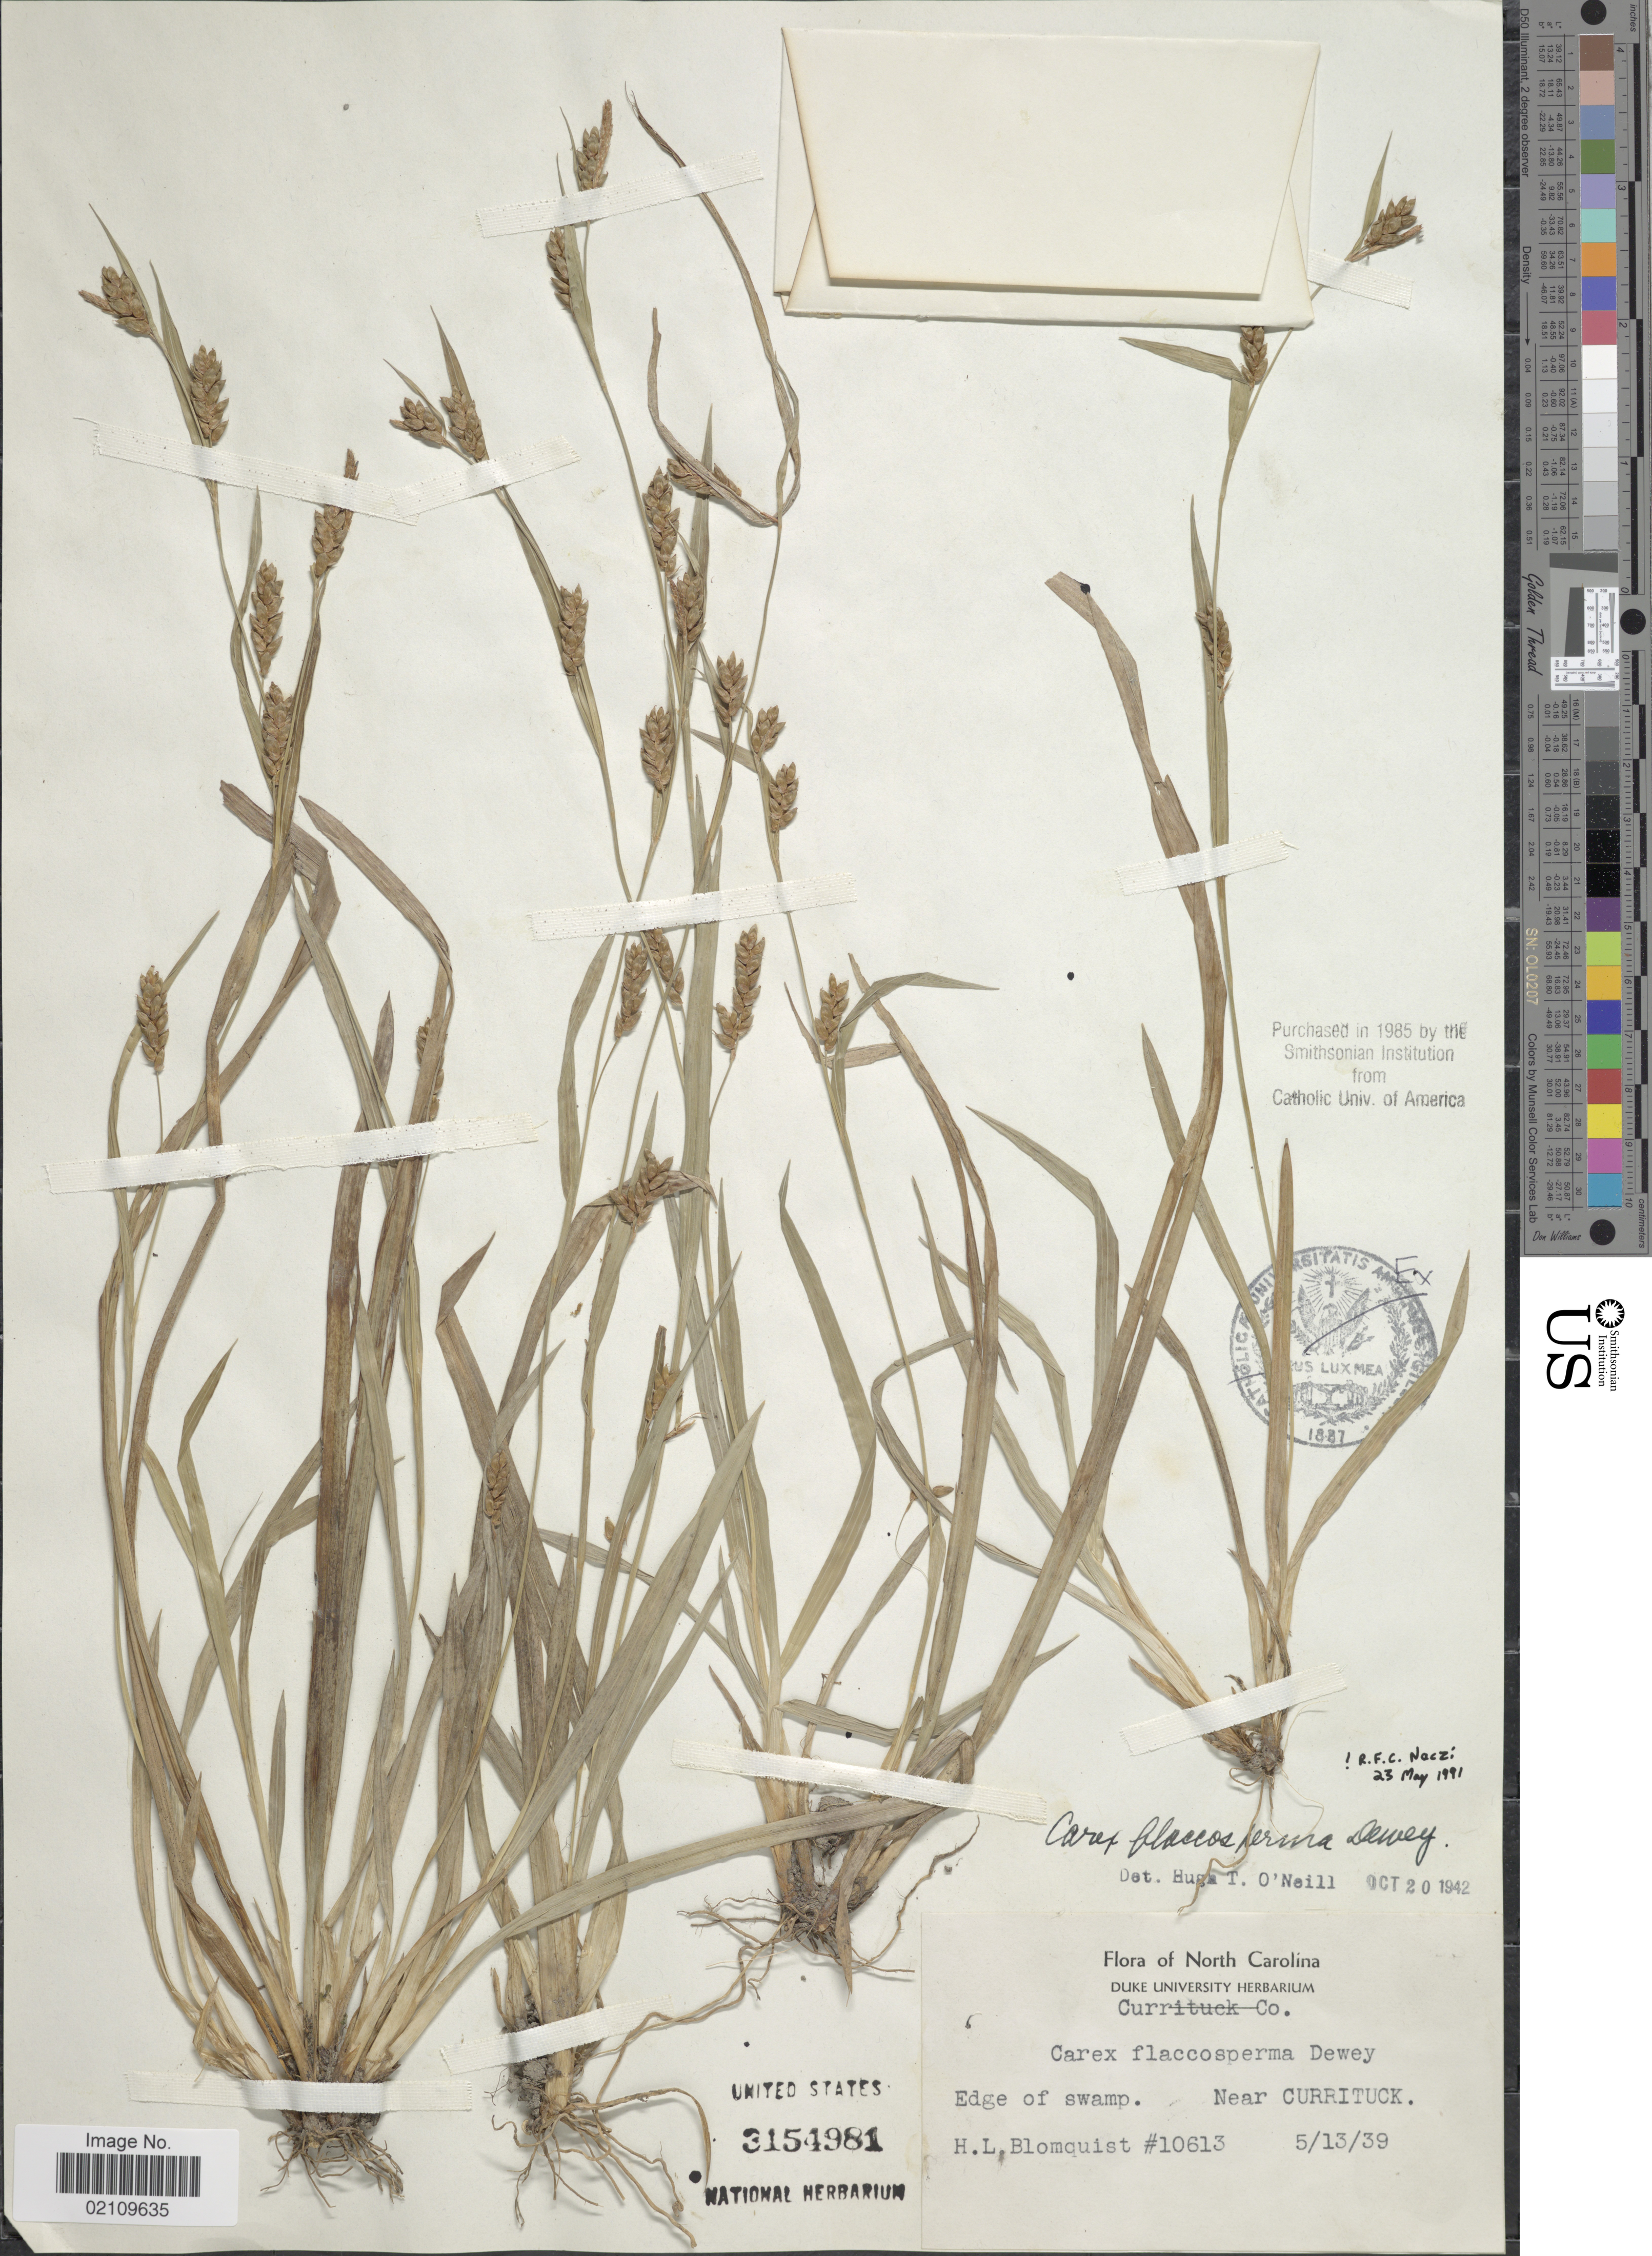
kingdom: Plantae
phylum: Tracheophyta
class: Liliopsida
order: Poales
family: Cyperaceae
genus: Carex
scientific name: Carex flaccosperma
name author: Dewey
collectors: H. Blomquist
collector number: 10613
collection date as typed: Transcribed d/m/y: 13/5/39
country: United States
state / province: North Carolina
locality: Near Currituck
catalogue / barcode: US 3154981